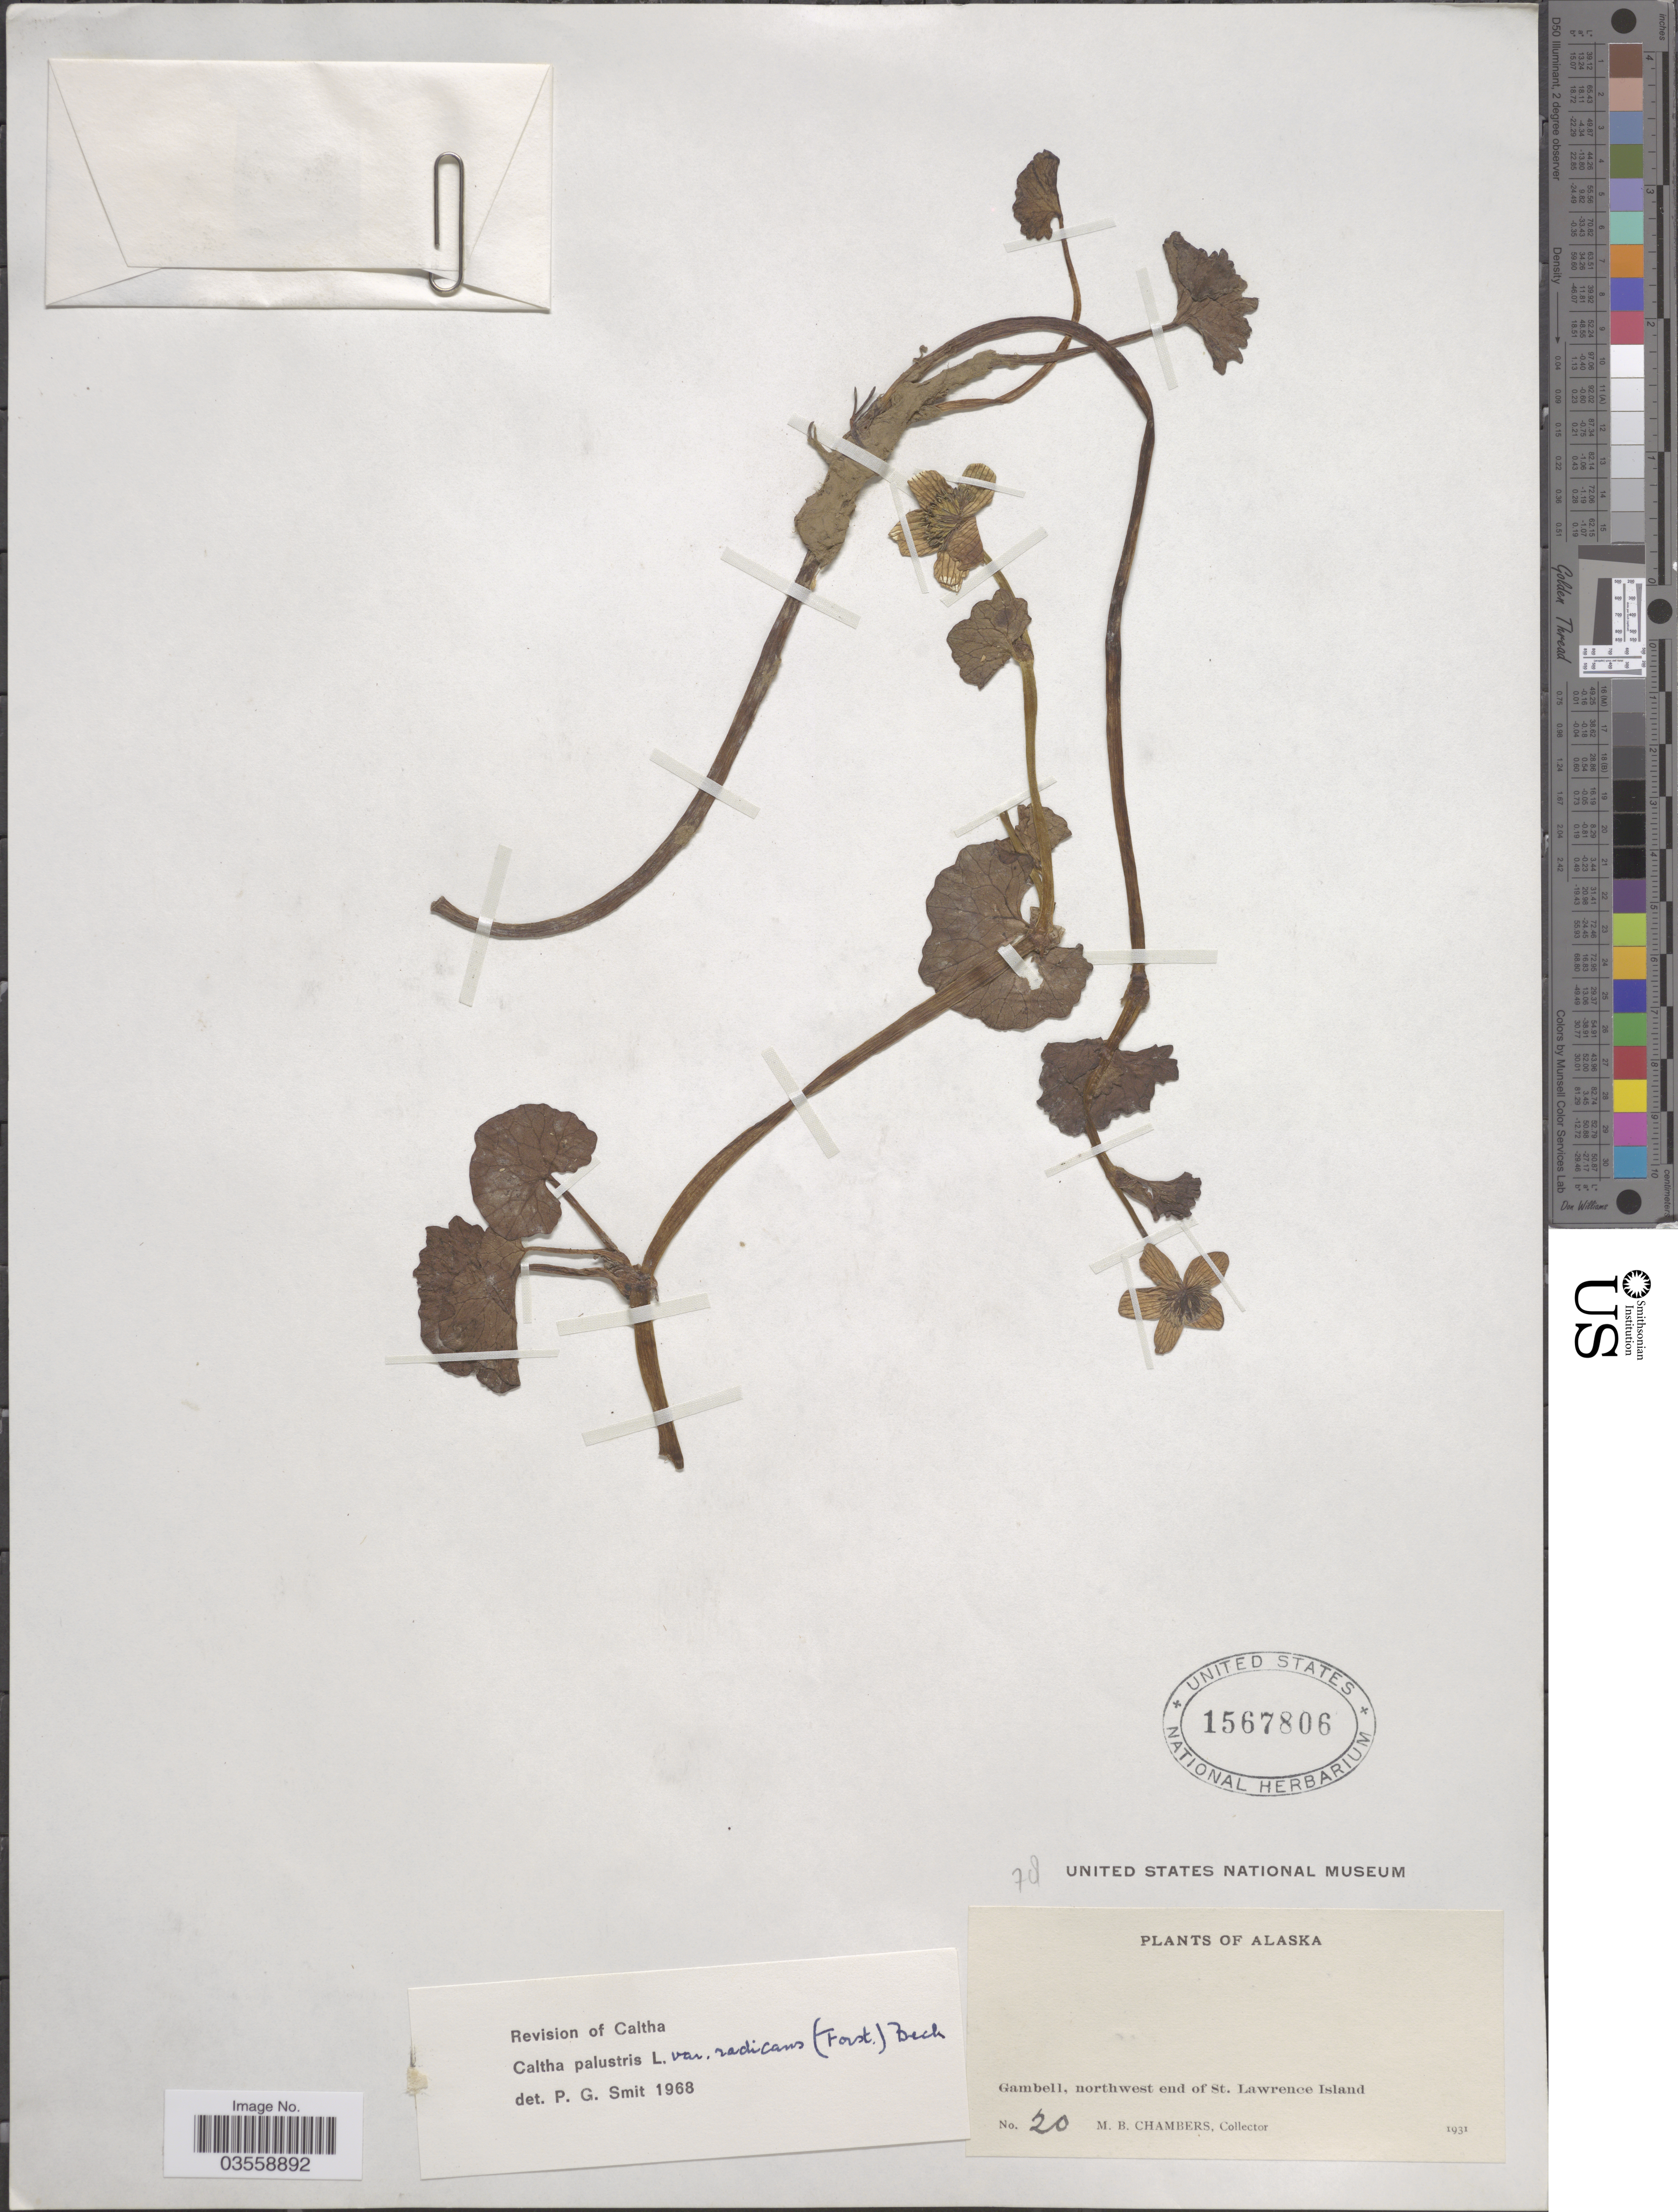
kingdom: Plantae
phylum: Tracheophyta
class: Magnoliopsida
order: Ranunculales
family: Ranunculaceae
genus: Caltha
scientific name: Caltha palustris var. radicans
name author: (T.F. Forst) Beck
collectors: M. Chambers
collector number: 20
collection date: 1931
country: United States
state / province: Alaska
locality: Gambell, northwest end of St. Lawrence Island.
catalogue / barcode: US 1567806